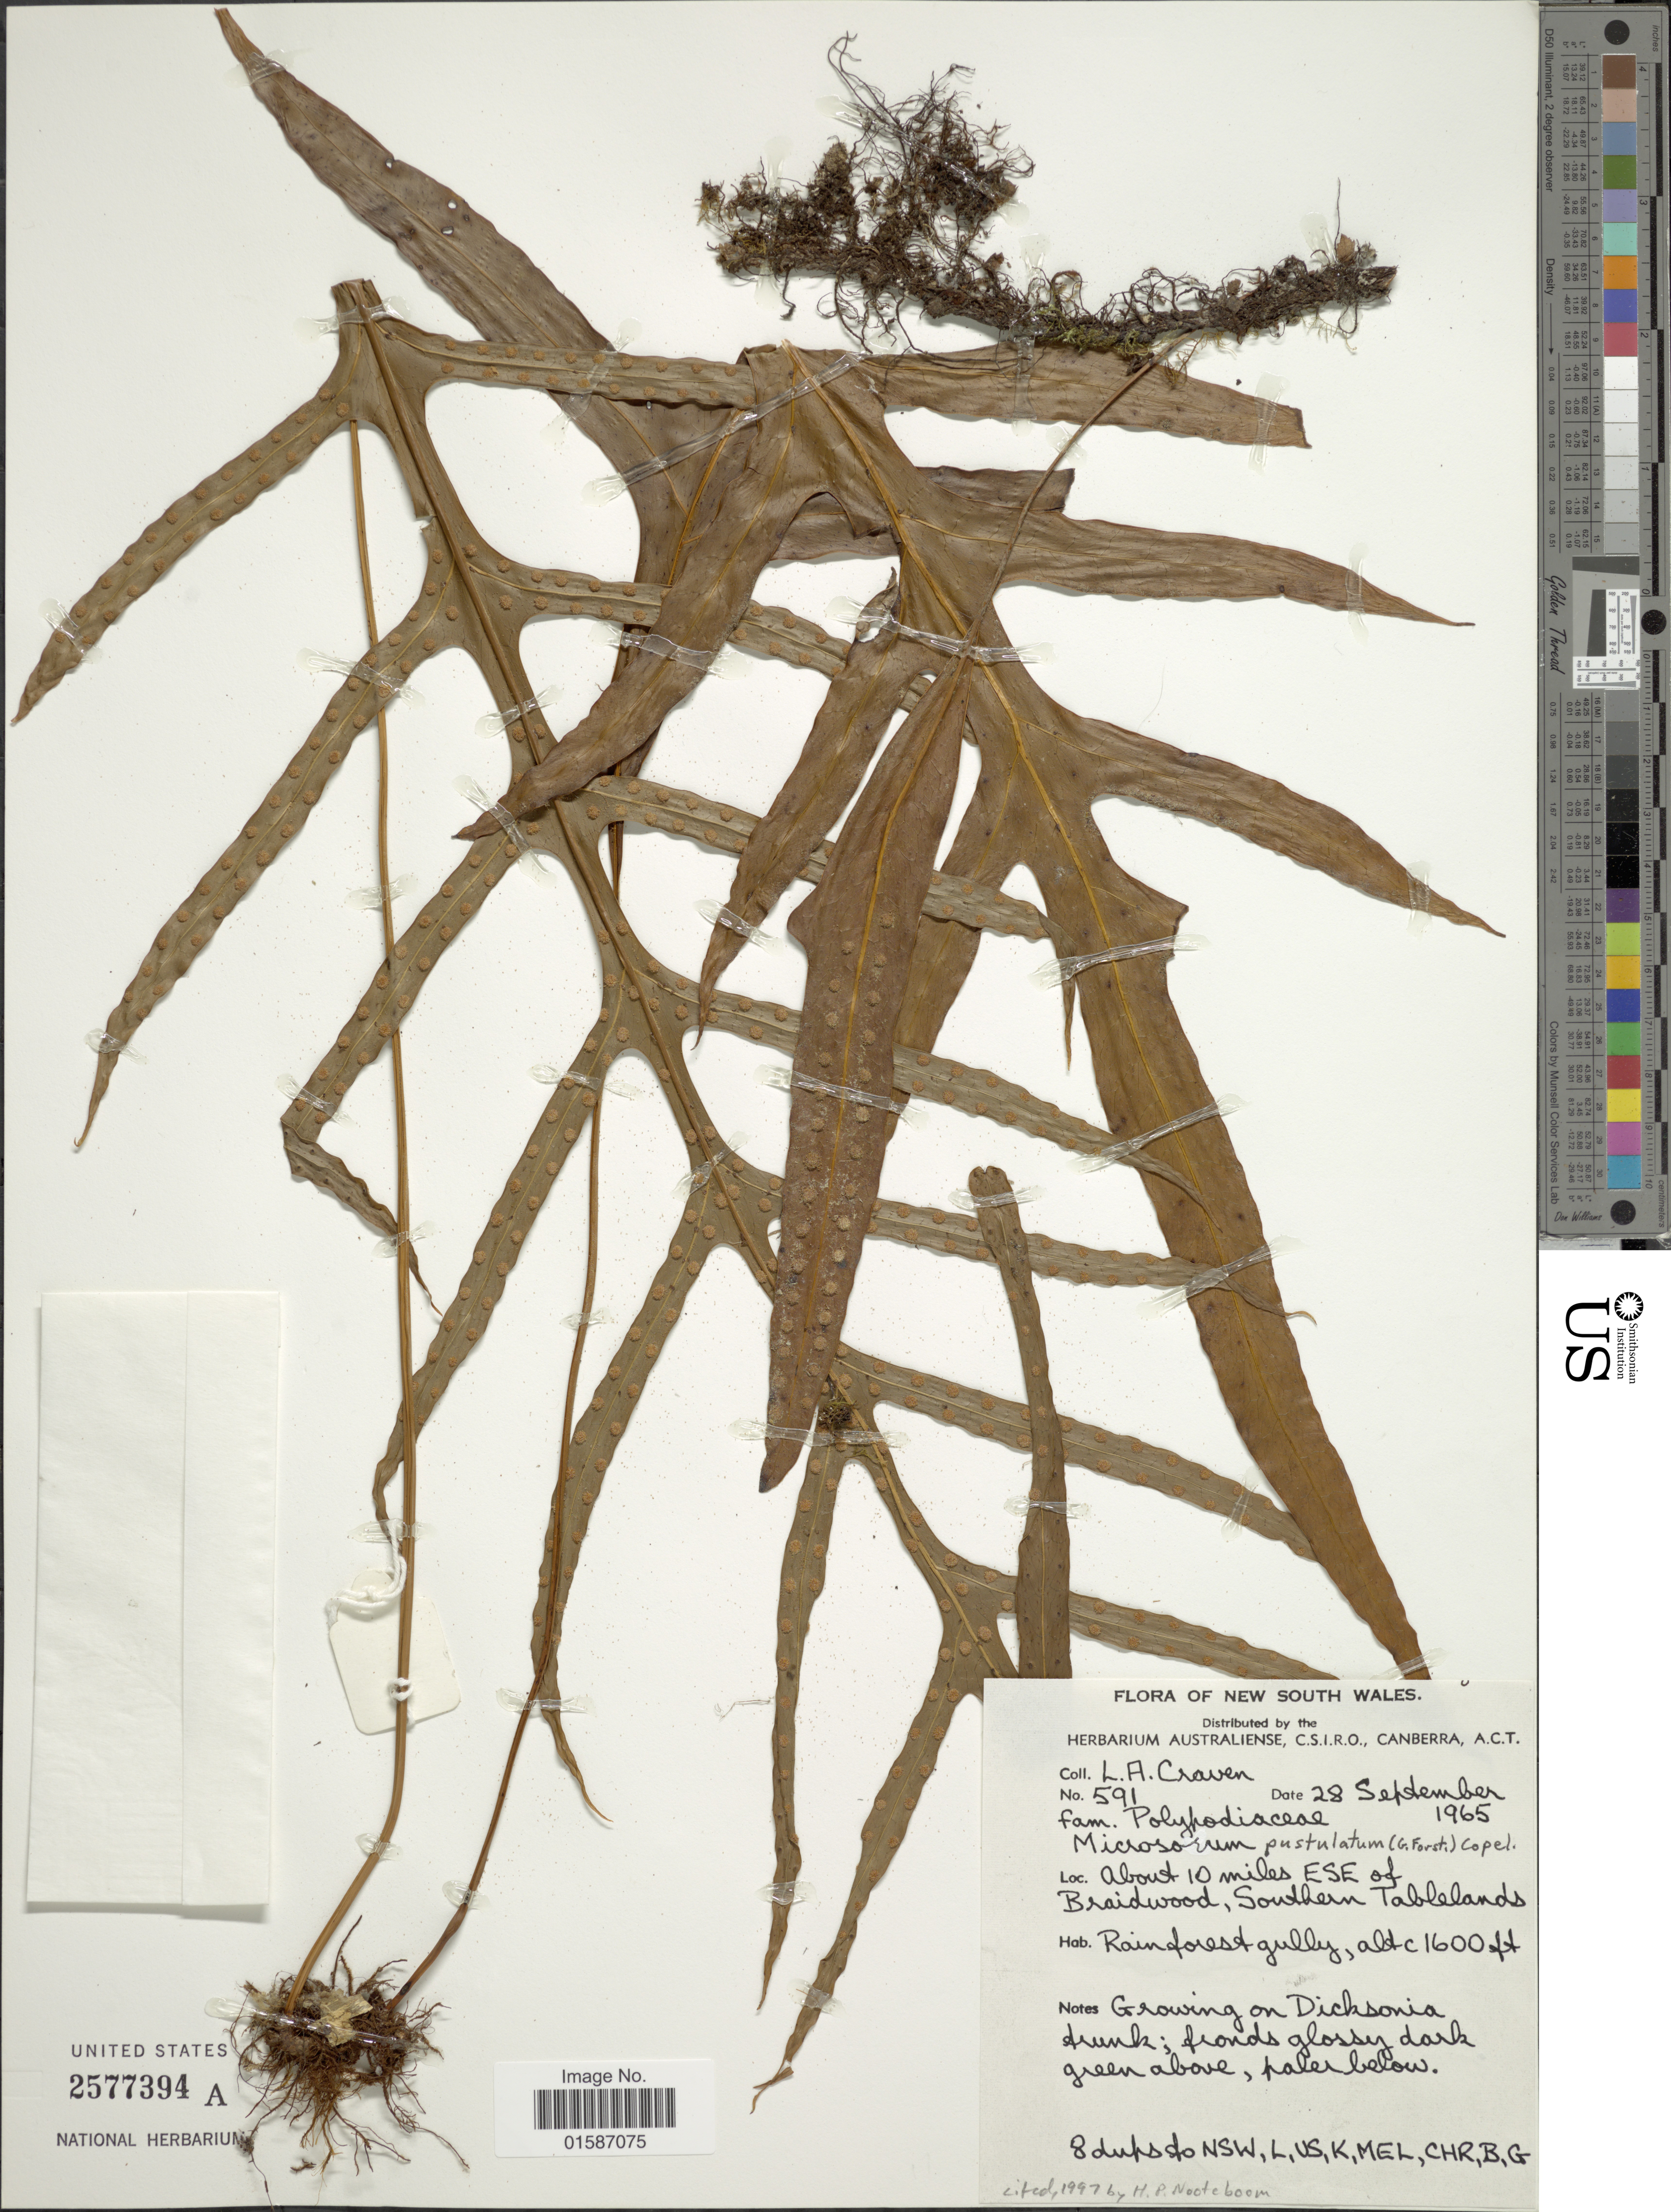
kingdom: Plantae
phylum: Tracheophyta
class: Polypodiopsida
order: Polypodiales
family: Polypodiaceae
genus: Microsorum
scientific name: Microsorum pustulatum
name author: (G. Forst.) Copel.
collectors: L. A. Craven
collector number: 591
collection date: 1965-09-28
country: Australia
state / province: New South Wales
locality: About 10 miles ESE of Braidwood, Southern Tablelands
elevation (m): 488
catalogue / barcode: US 2577394A